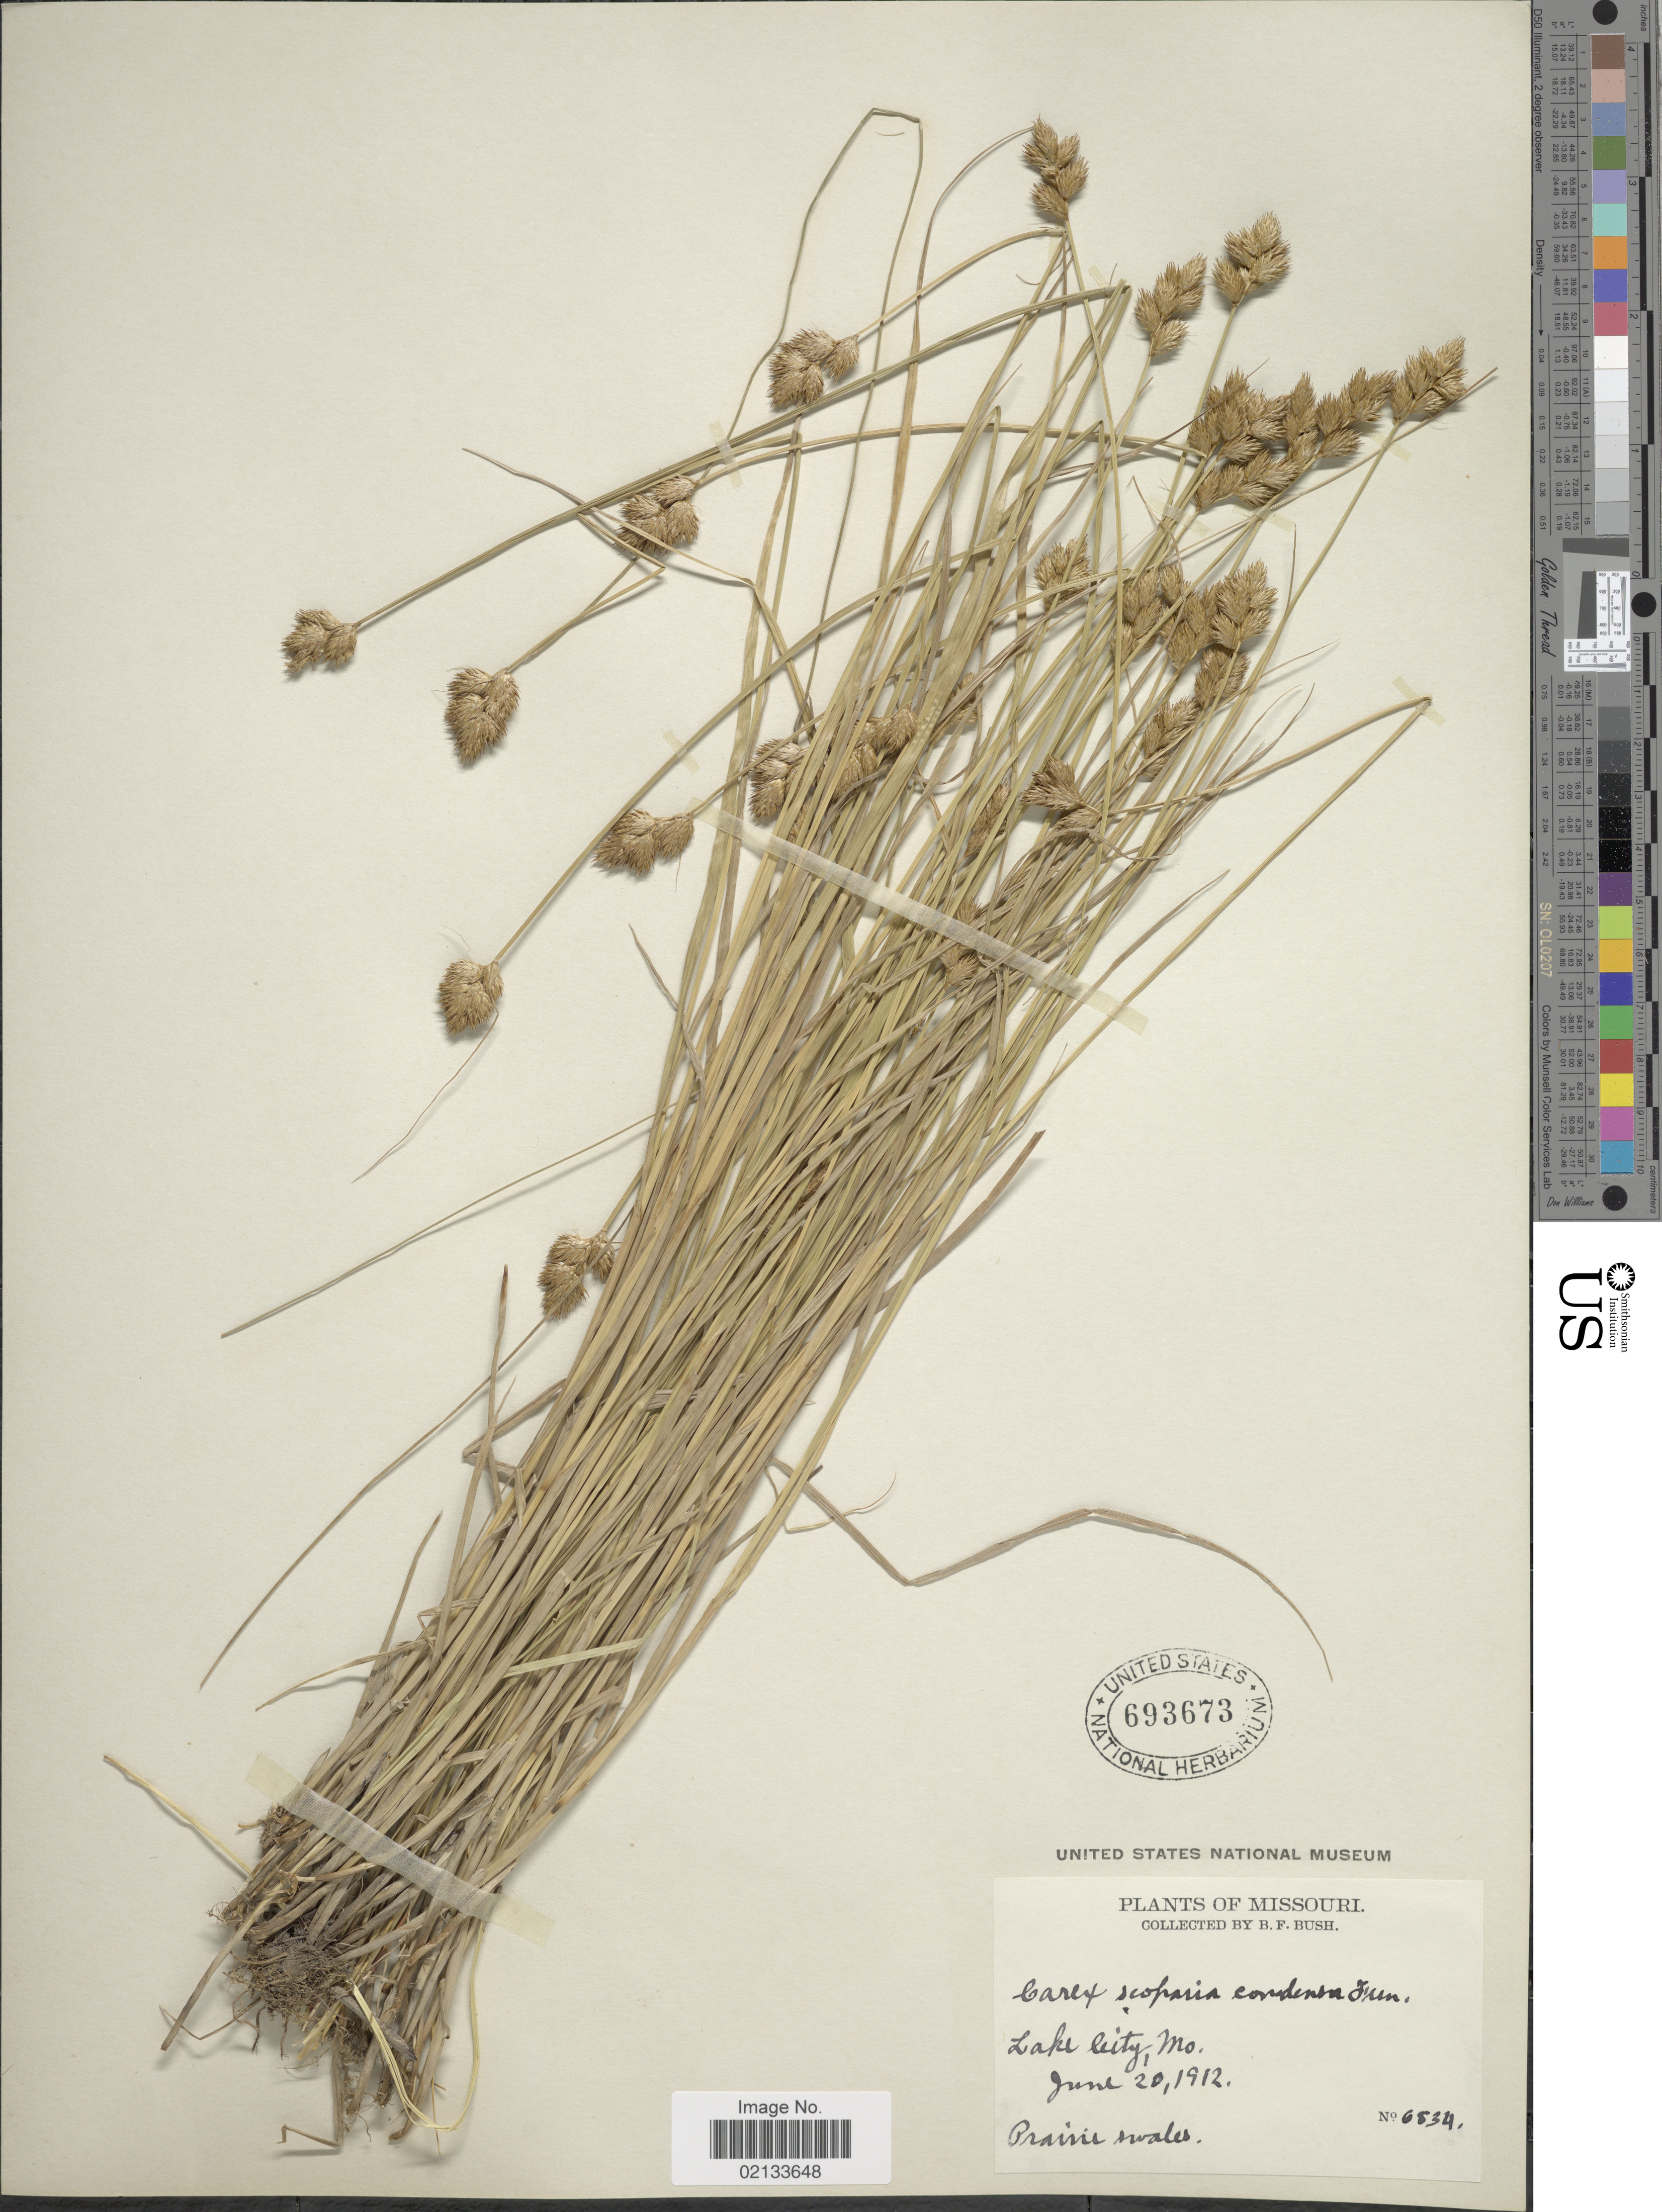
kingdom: Plantae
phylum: Tracheophyta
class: Liliopsida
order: Poales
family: Cyperaceae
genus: Carex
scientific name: Carex scoparia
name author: Schkuhr ex Willd.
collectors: B. F. Bush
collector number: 6834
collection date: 1912-06-20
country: United States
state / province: Missouri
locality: Lake City, Prairie swales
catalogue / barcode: US 693673